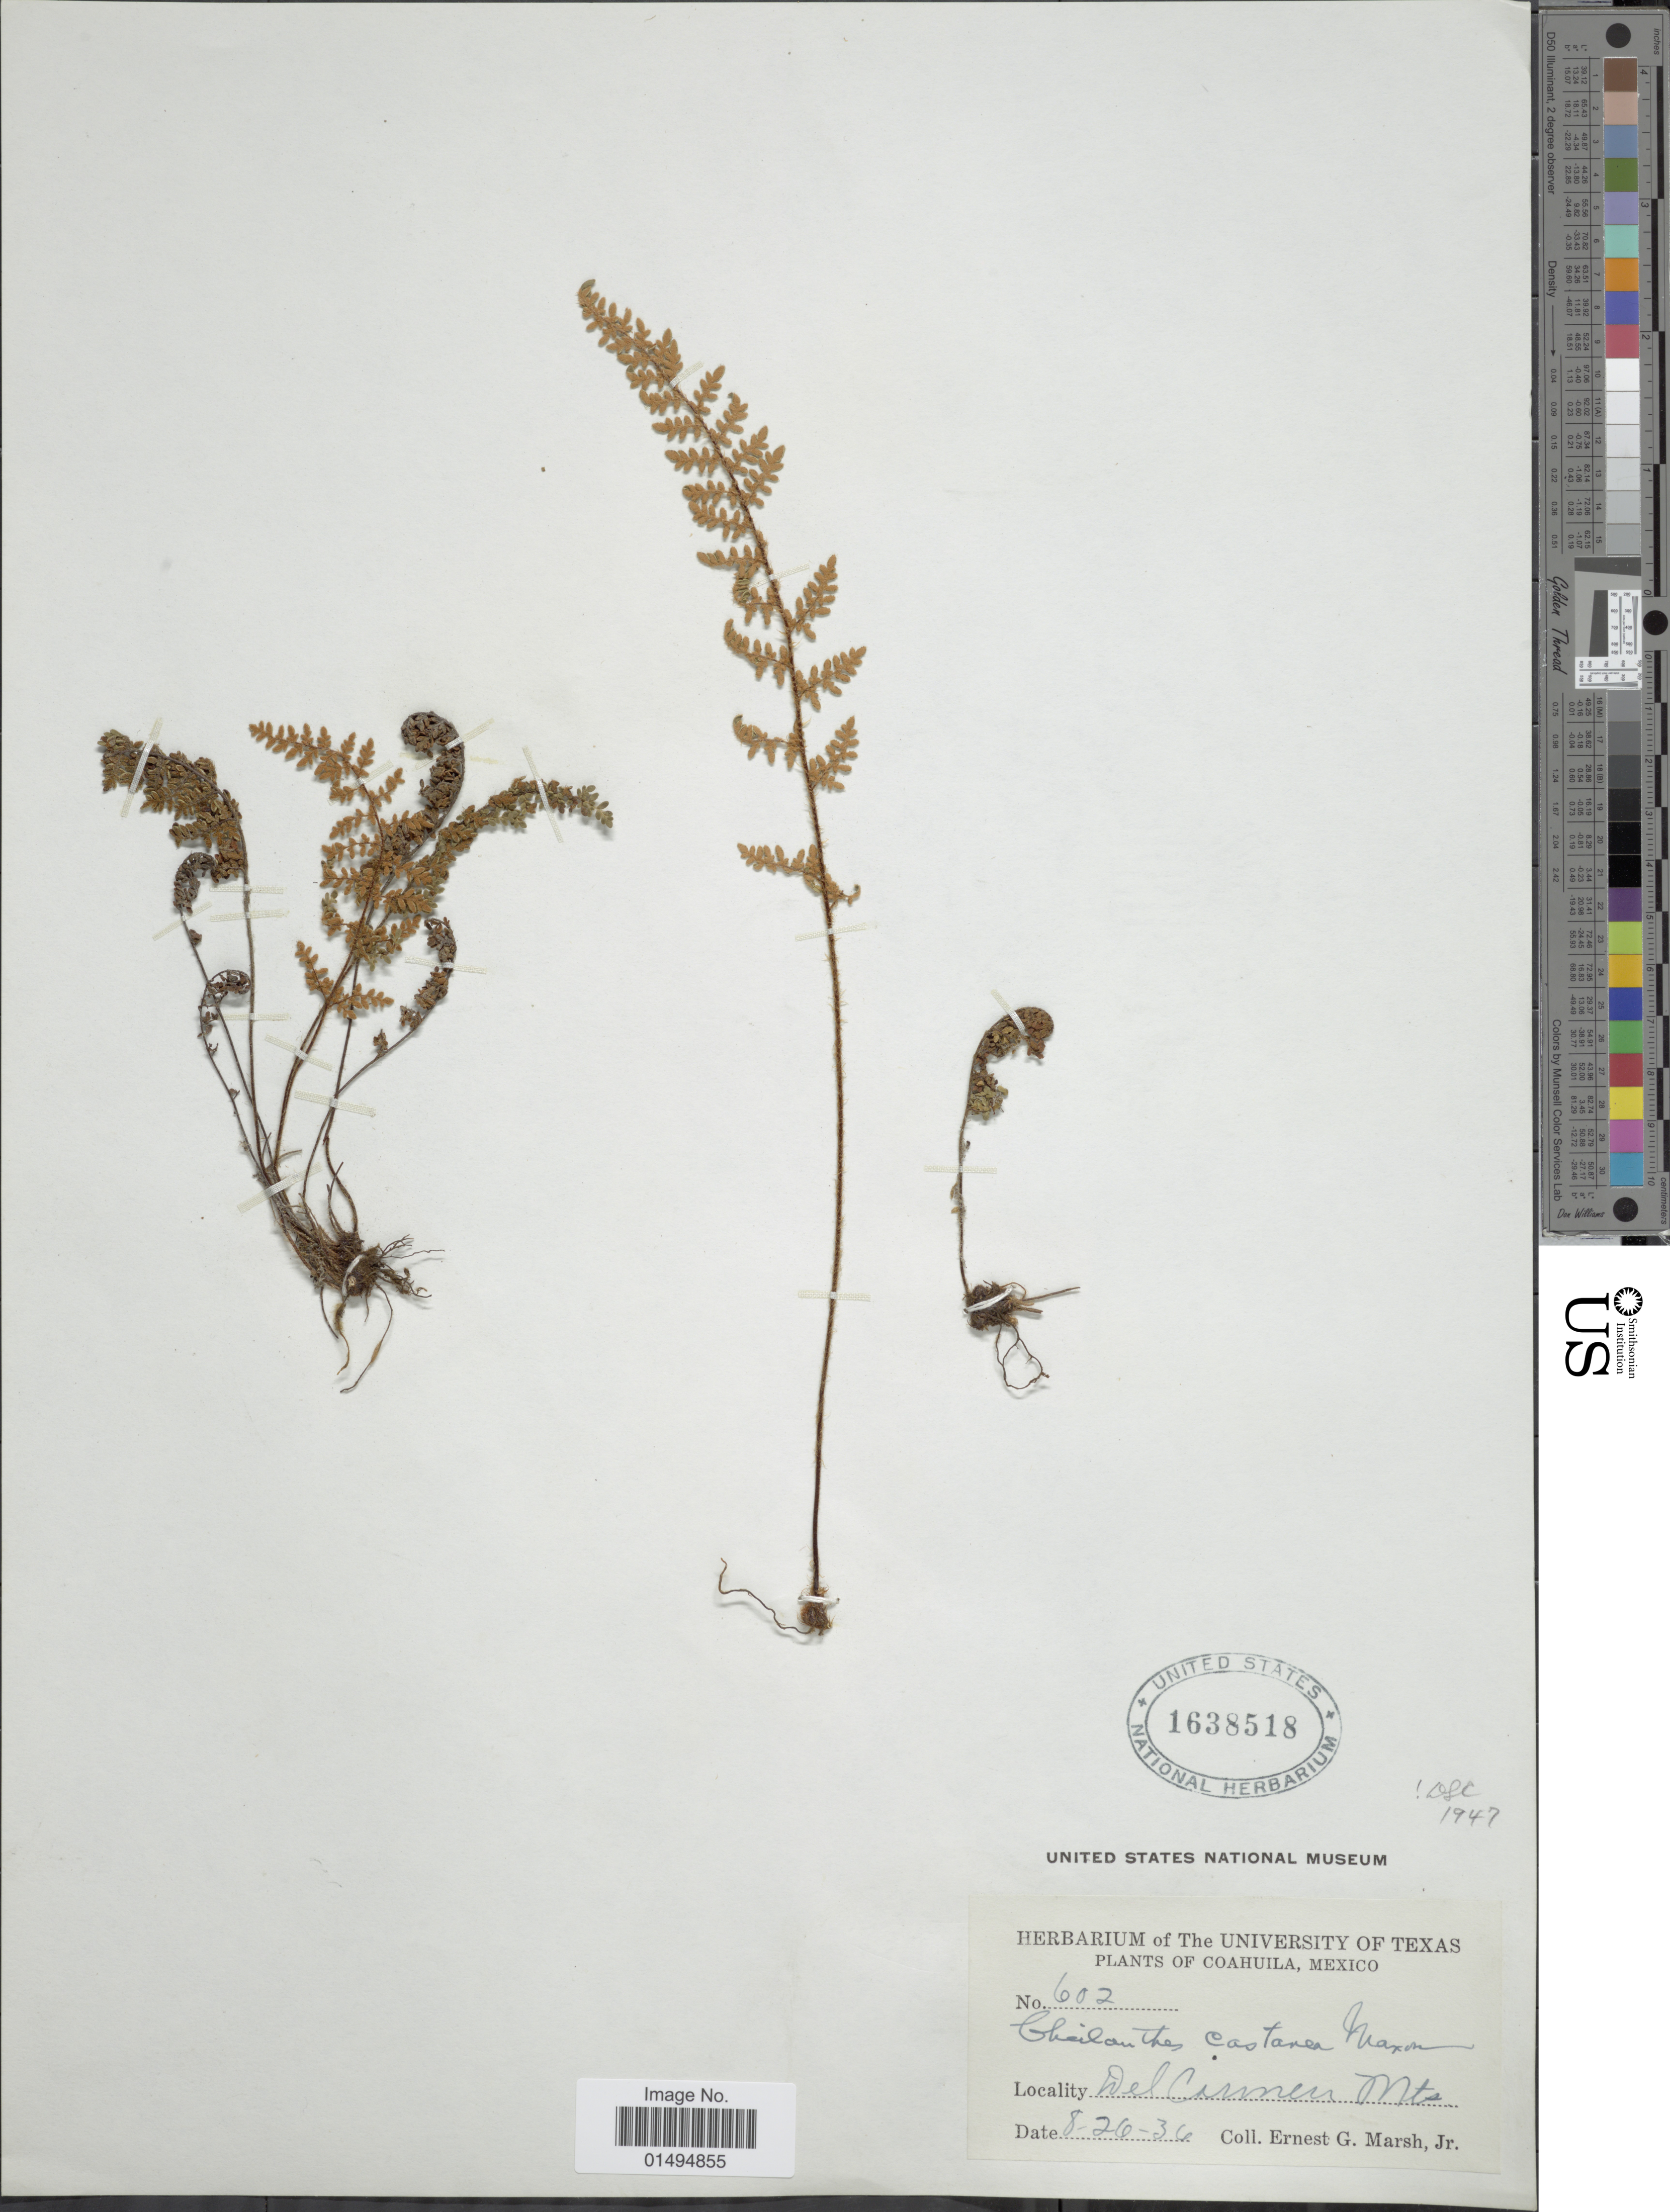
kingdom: Plantae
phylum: Tracheophyta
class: Polypodiopsida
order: Polypodiales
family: Pteridaceae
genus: Myriopteris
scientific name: Myriopteris rufa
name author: Fée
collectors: E. G. Marsh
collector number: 602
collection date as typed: Transcribed d/m/y: 26/8/36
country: Mexico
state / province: Coahuila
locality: Del Carmen Mts.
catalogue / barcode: US 1638518